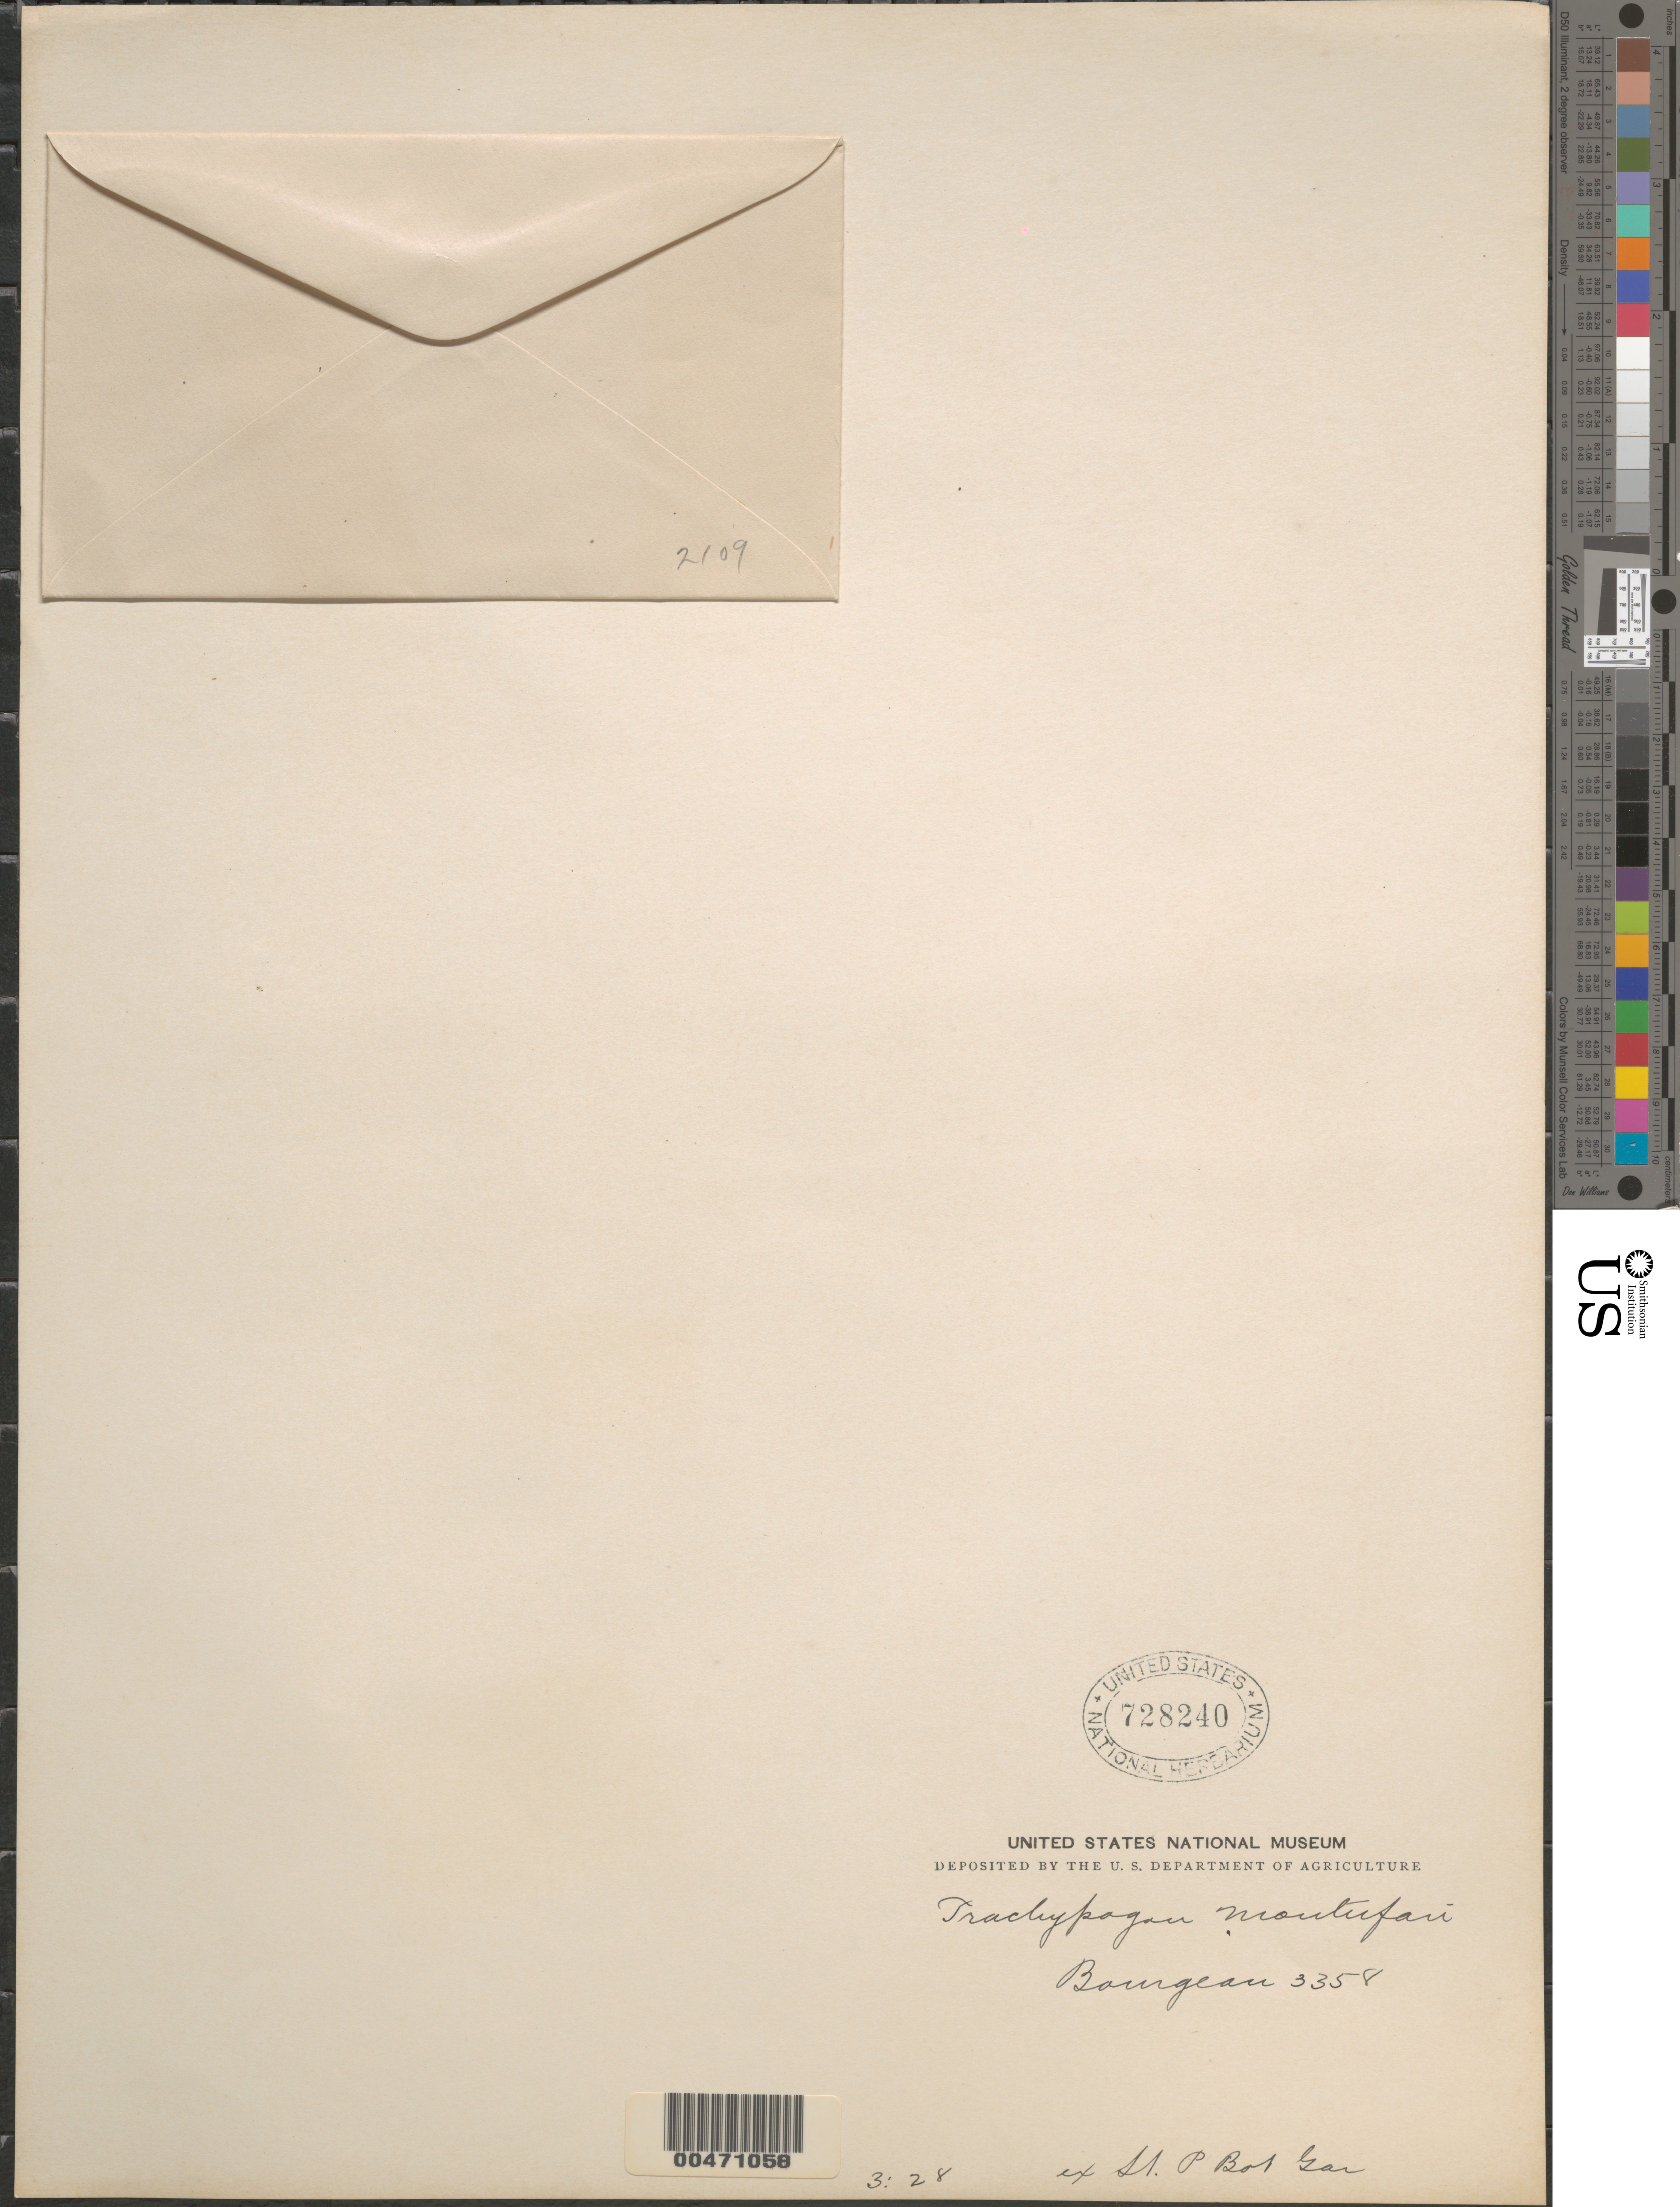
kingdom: Plantae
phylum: Tracheophyta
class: Liliopsida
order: Poales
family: Poaceae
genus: Trachypogon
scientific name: Trachypogon secundus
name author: (J. Presl) Scribn.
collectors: E. Bourgeau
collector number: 3358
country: Mexico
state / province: Jalisco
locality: San Ramon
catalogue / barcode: US 728240